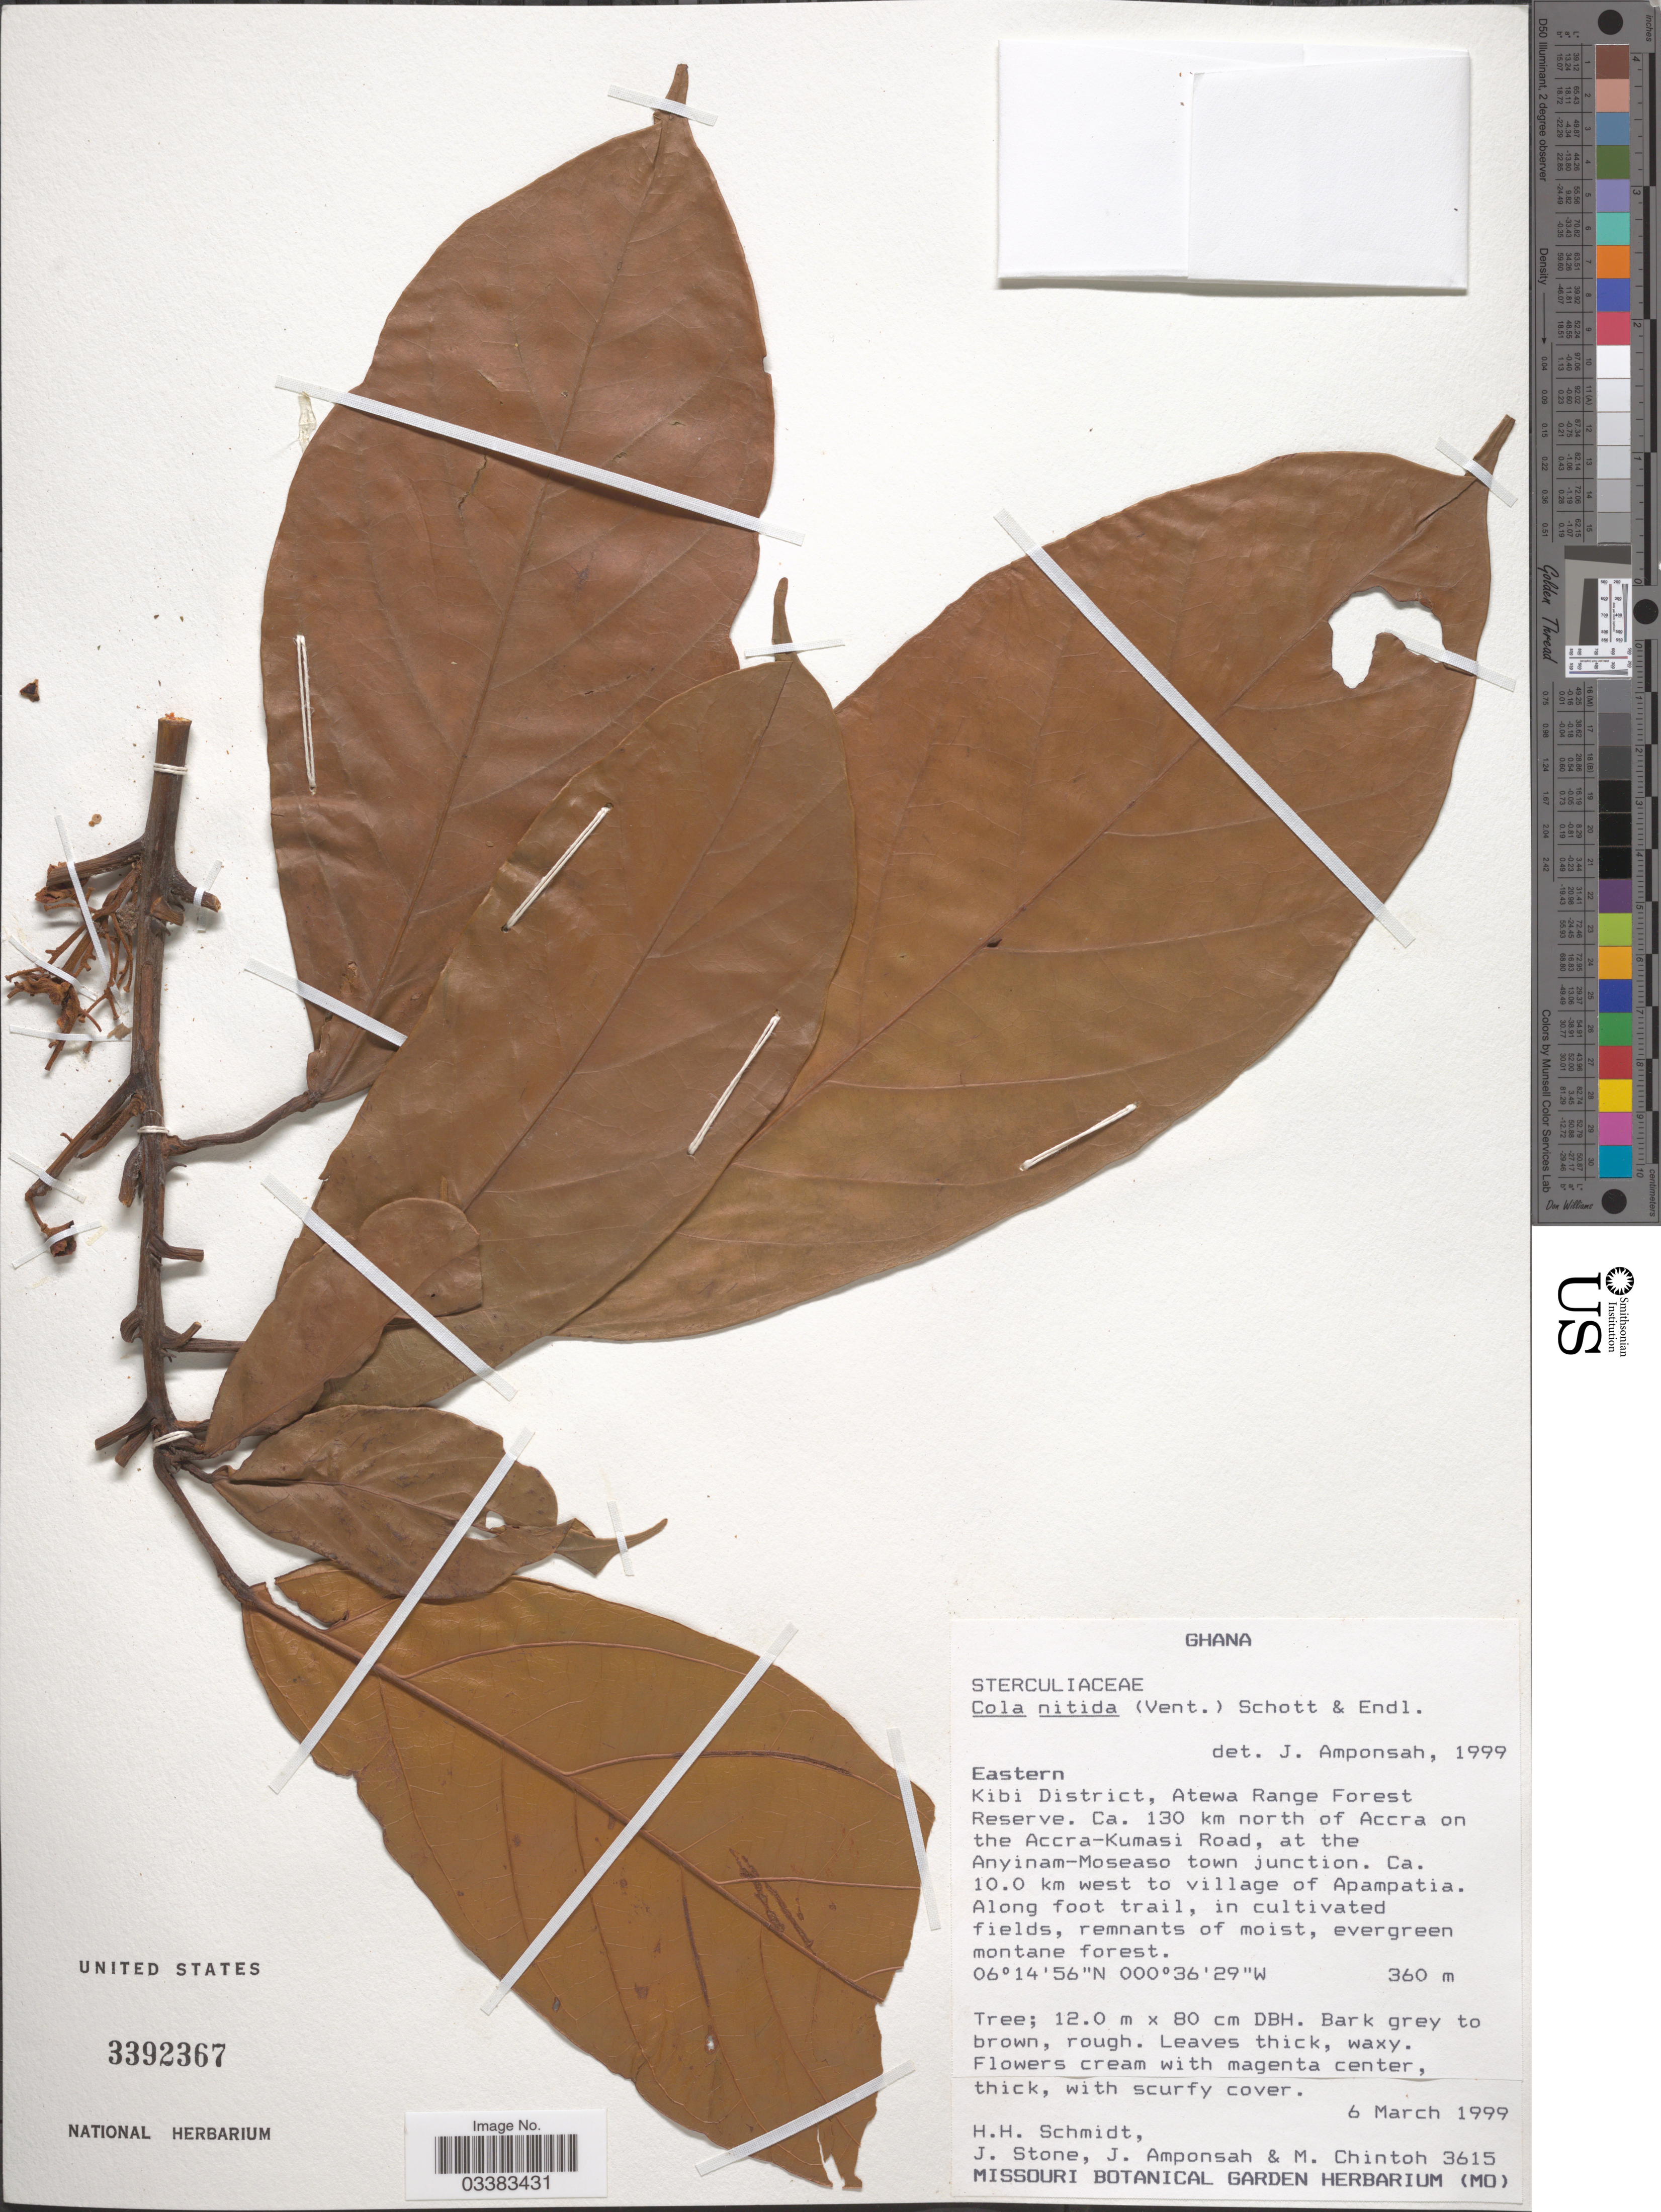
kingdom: Plantae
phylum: Tracheophyta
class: Magnoliopsida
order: Malvales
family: Malvaceae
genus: Cola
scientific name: Cola nitida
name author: (Vent.) Schott & Endl.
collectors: H. H. Schmidt, J. Stone, J. Amponsah & M. Chintoh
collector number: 3615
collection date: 1999-03-06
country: Ghana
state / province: Eastern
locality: Kibi District, Atewa Range Forest Reserve. Ca. 130 km north of Accra on the Accra-Kumasi Road, at the Aniyam-Moseaso town junction. Ca. 10.0 km west to village of Apampatia.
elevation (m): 360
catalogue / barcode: US 3392367